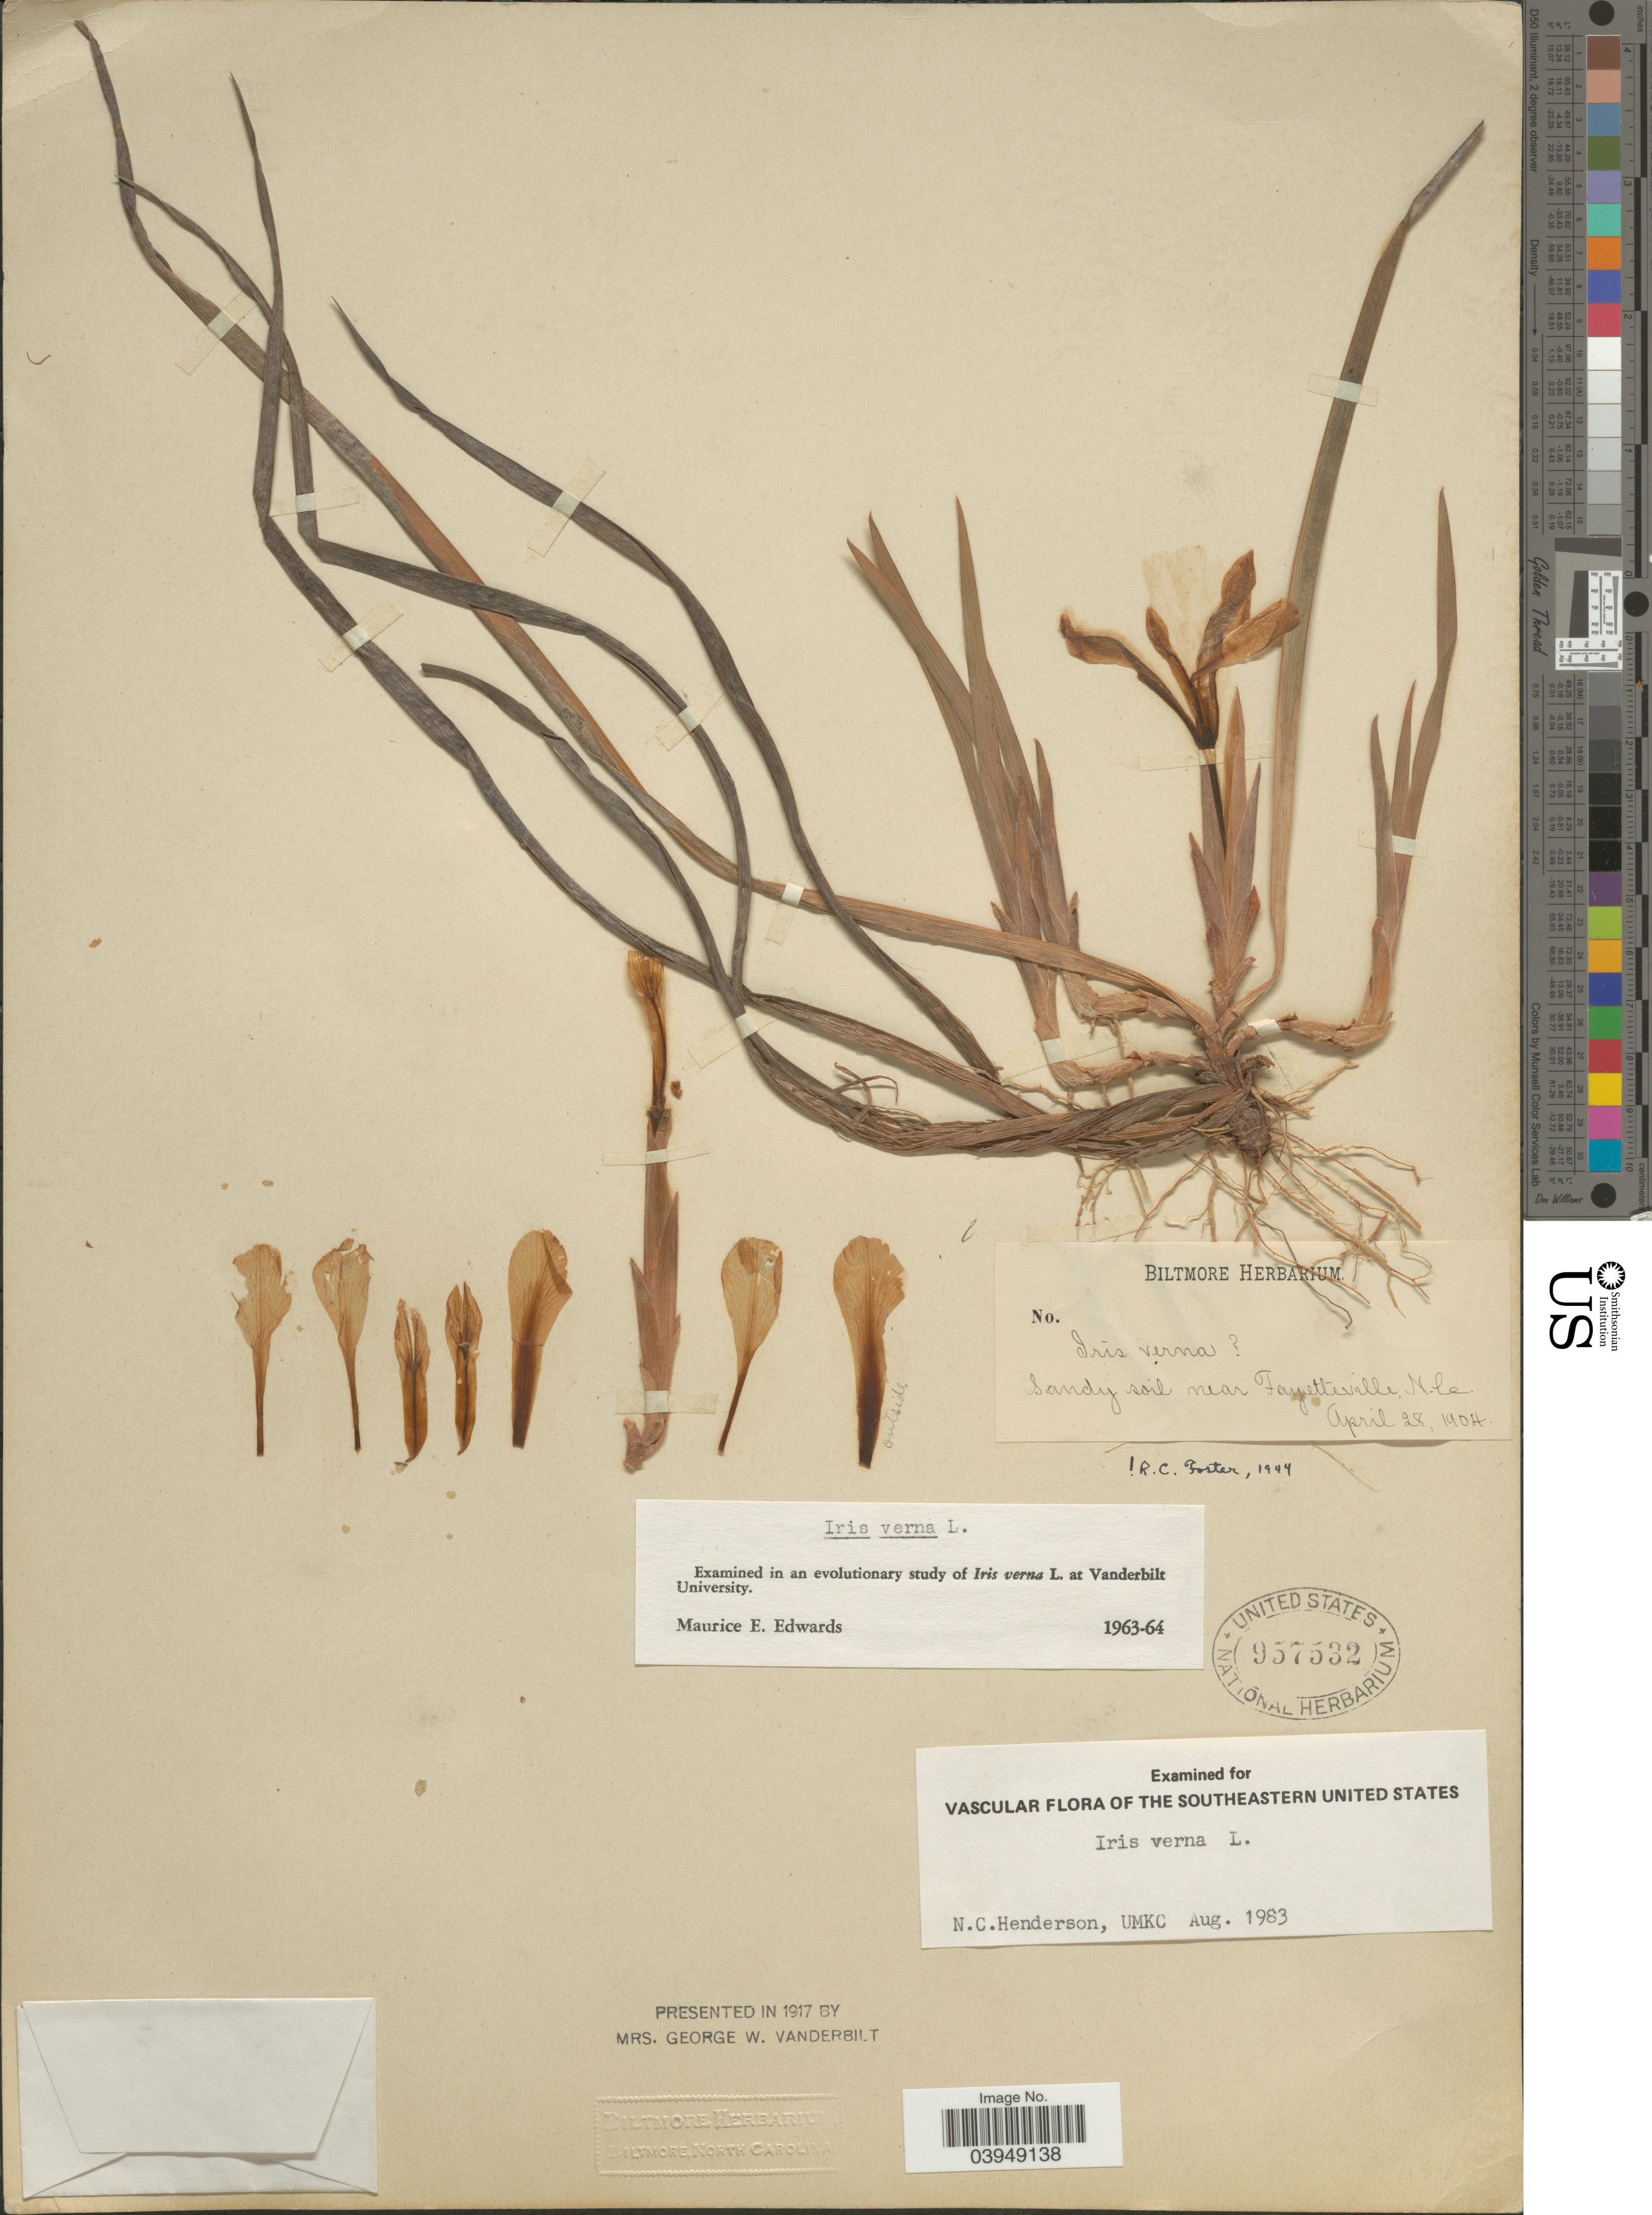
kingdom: Plantae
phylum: Tracheophyta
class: Liliopsida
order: Asparagales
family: Iridaceae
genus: Iris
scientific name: Iris verna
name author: L.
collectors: ex herb. Biltmore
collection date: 1904-04-28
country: United States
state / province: North Carolina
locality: Sandy soil near Fayetteville.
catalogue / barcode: US 957532